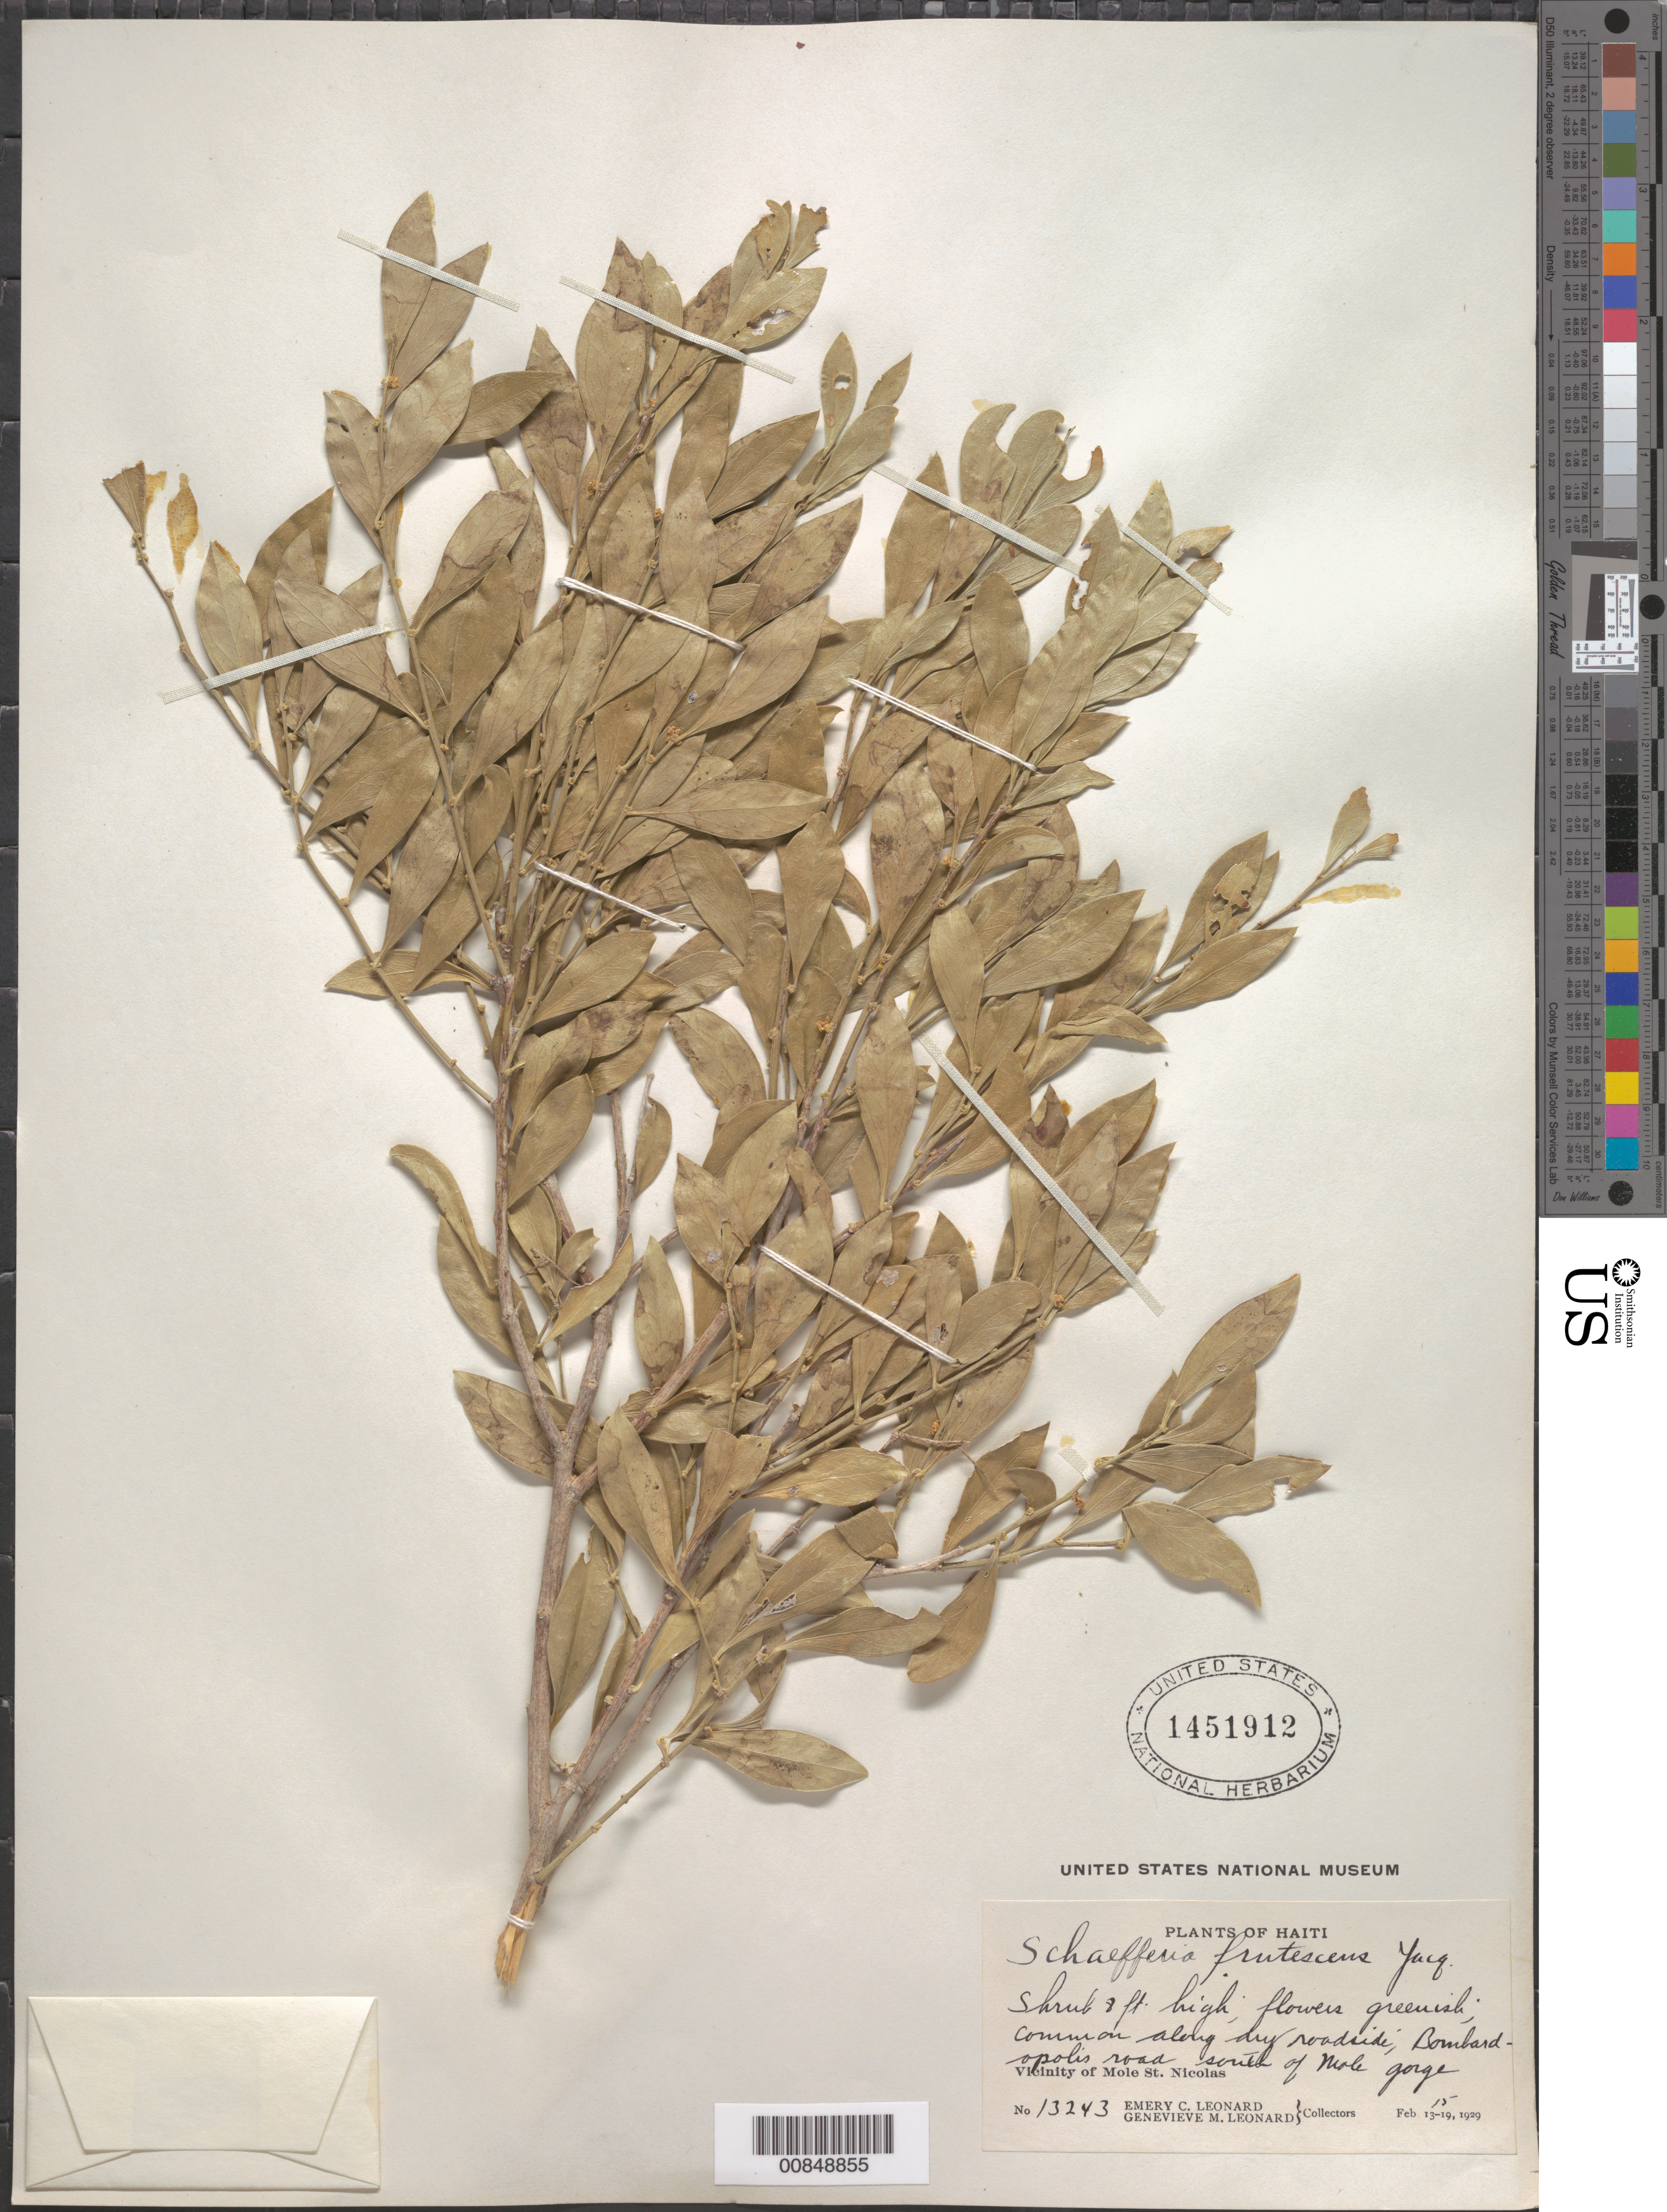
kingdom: Plantae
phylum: Tracheophyta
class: Magnoliopsida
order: Celastrales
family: Celastraceae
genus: Schaefferia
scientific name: Schaefferia frutescens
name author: Jacq.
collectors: E. C. Leonard & G. M. Leonard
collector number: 13243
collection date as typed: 15 Feb 1929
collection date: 1929-02-15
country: Haiti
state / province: Nord-Ouest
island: Hispaniola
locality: Vicinity of Mole St. Nicolas, Bombardopolis road, S of Mole Gorge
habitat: Along dry roadside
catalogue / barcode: US 1451912